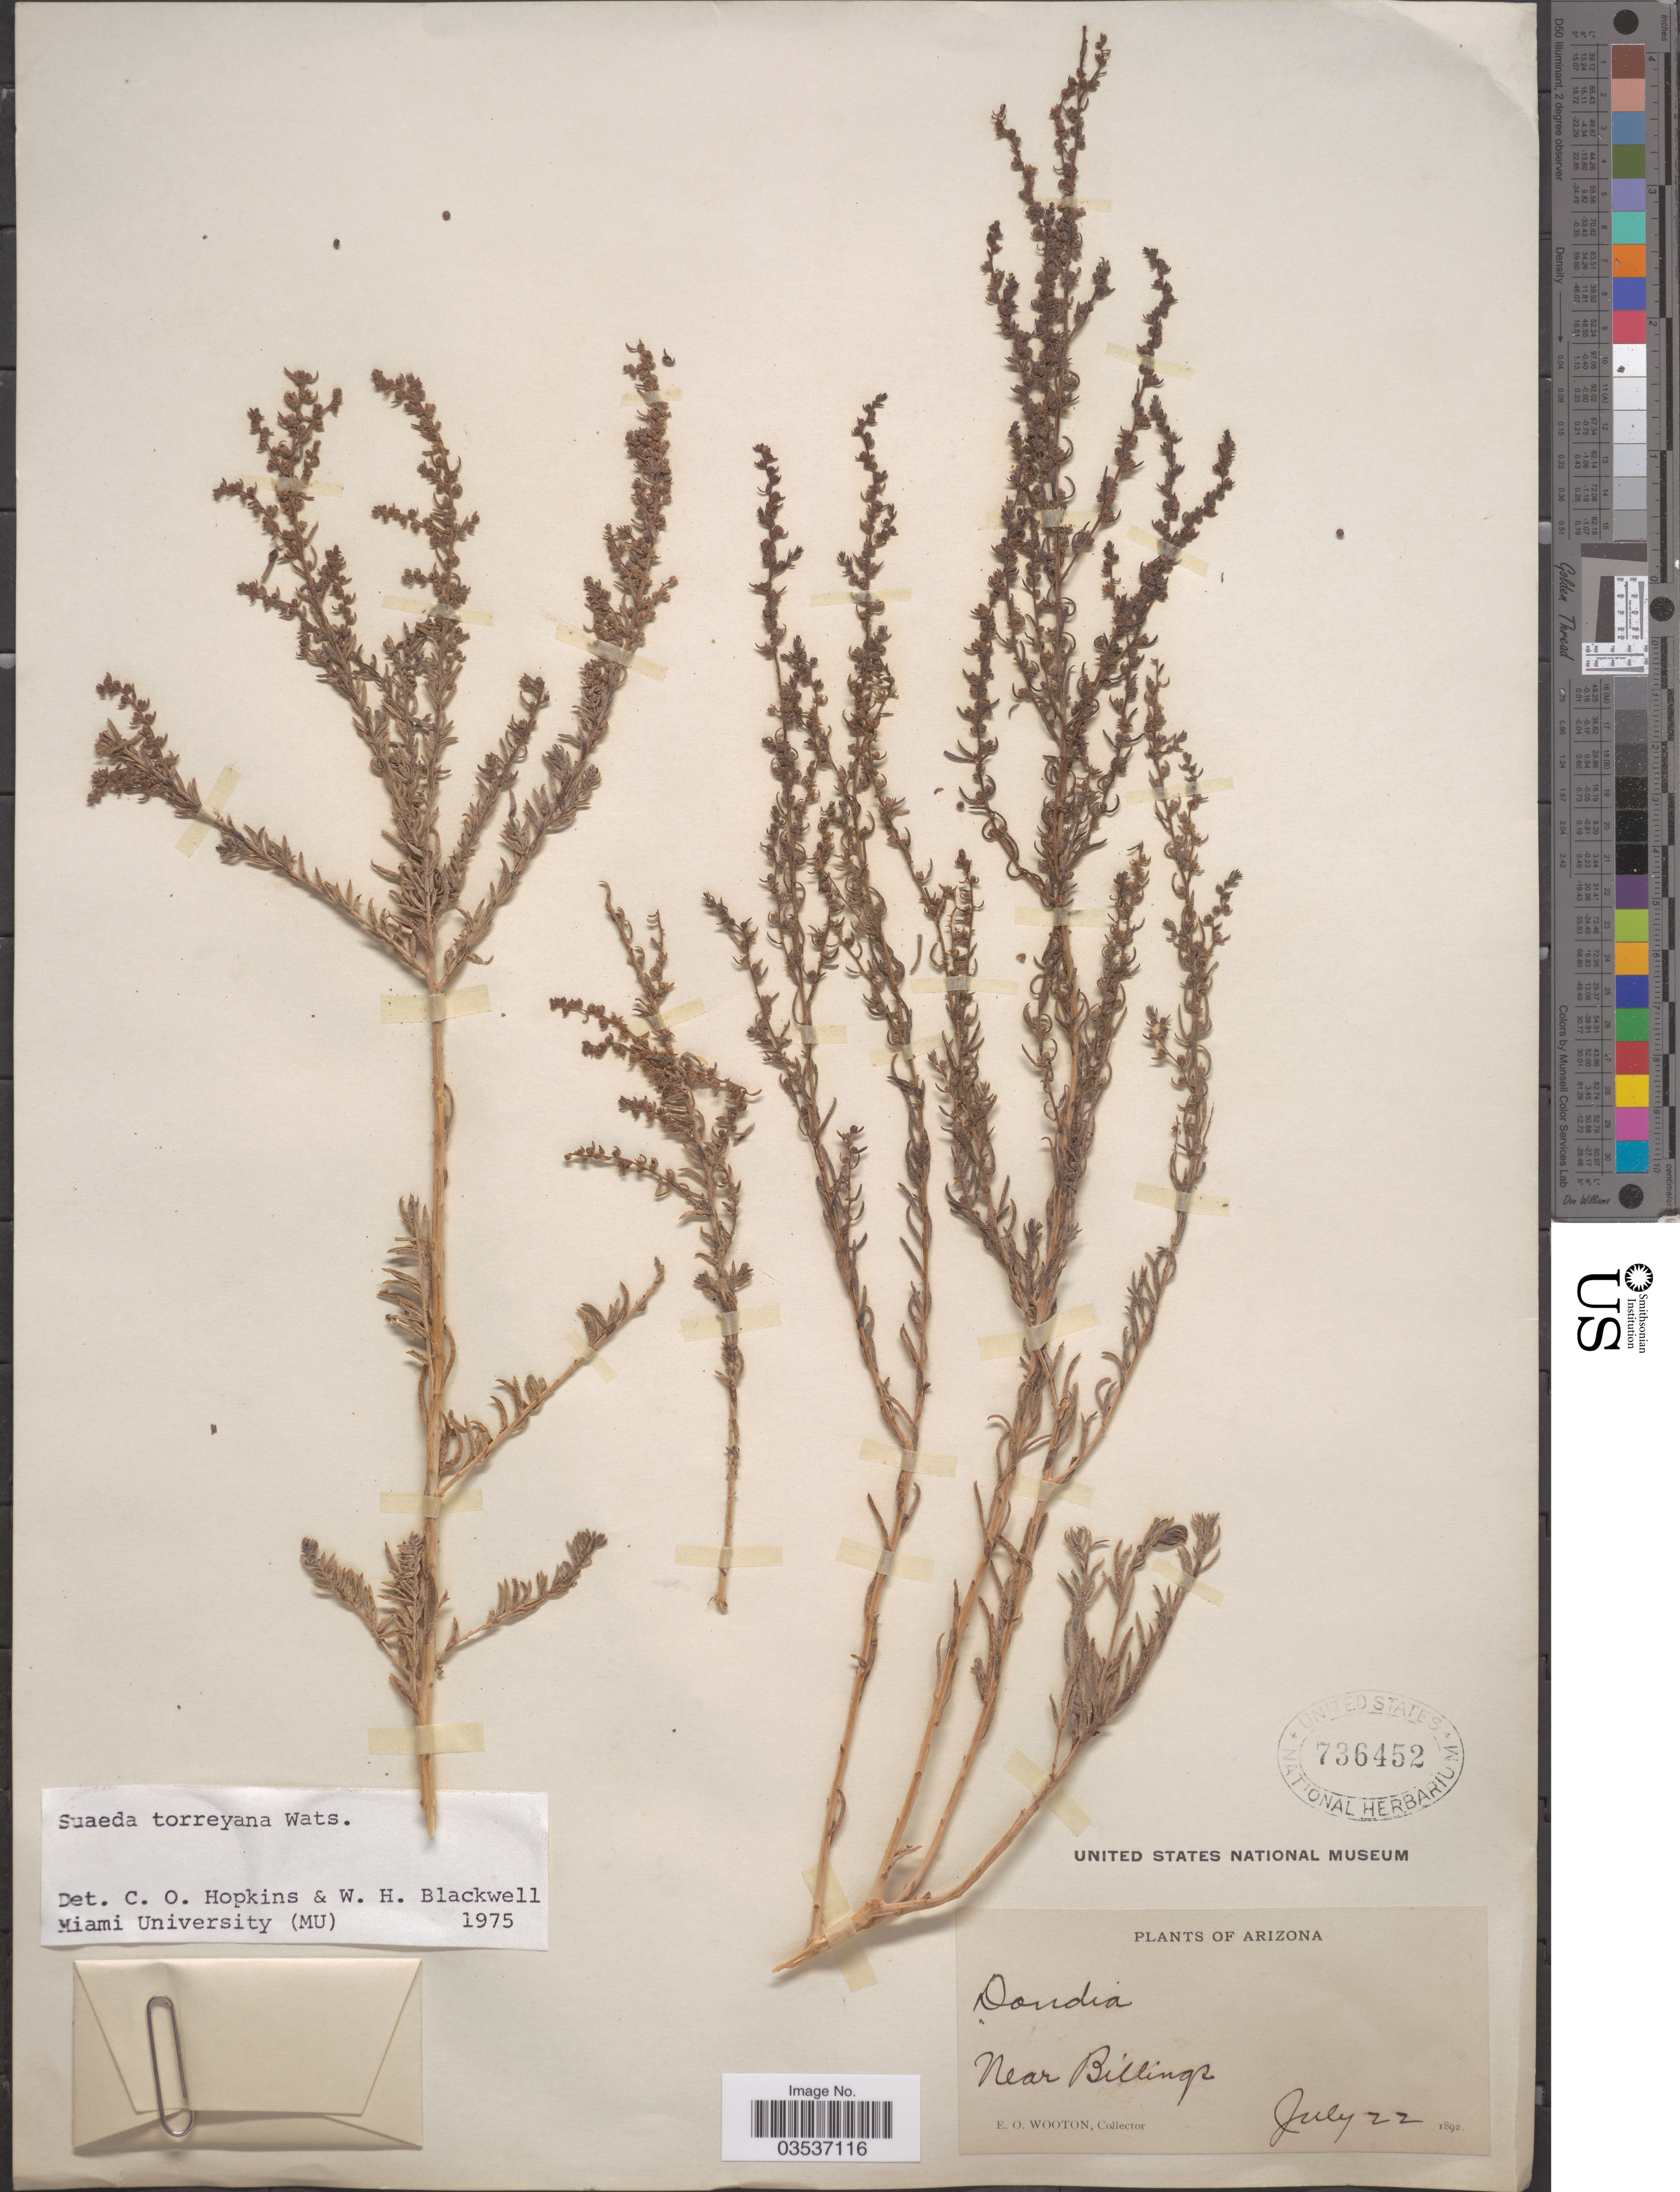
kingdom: Plantae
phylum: Tracheophyta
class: Magnoliopsida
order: Caryophyllales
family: Amaranthaceae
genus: Suaeda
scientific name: Suaeda torreyana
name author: S. Watson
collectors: E. O. Wooton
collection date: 1892-07-22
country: United States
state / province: Arizona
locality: Near Billings.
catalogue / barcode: US 736452